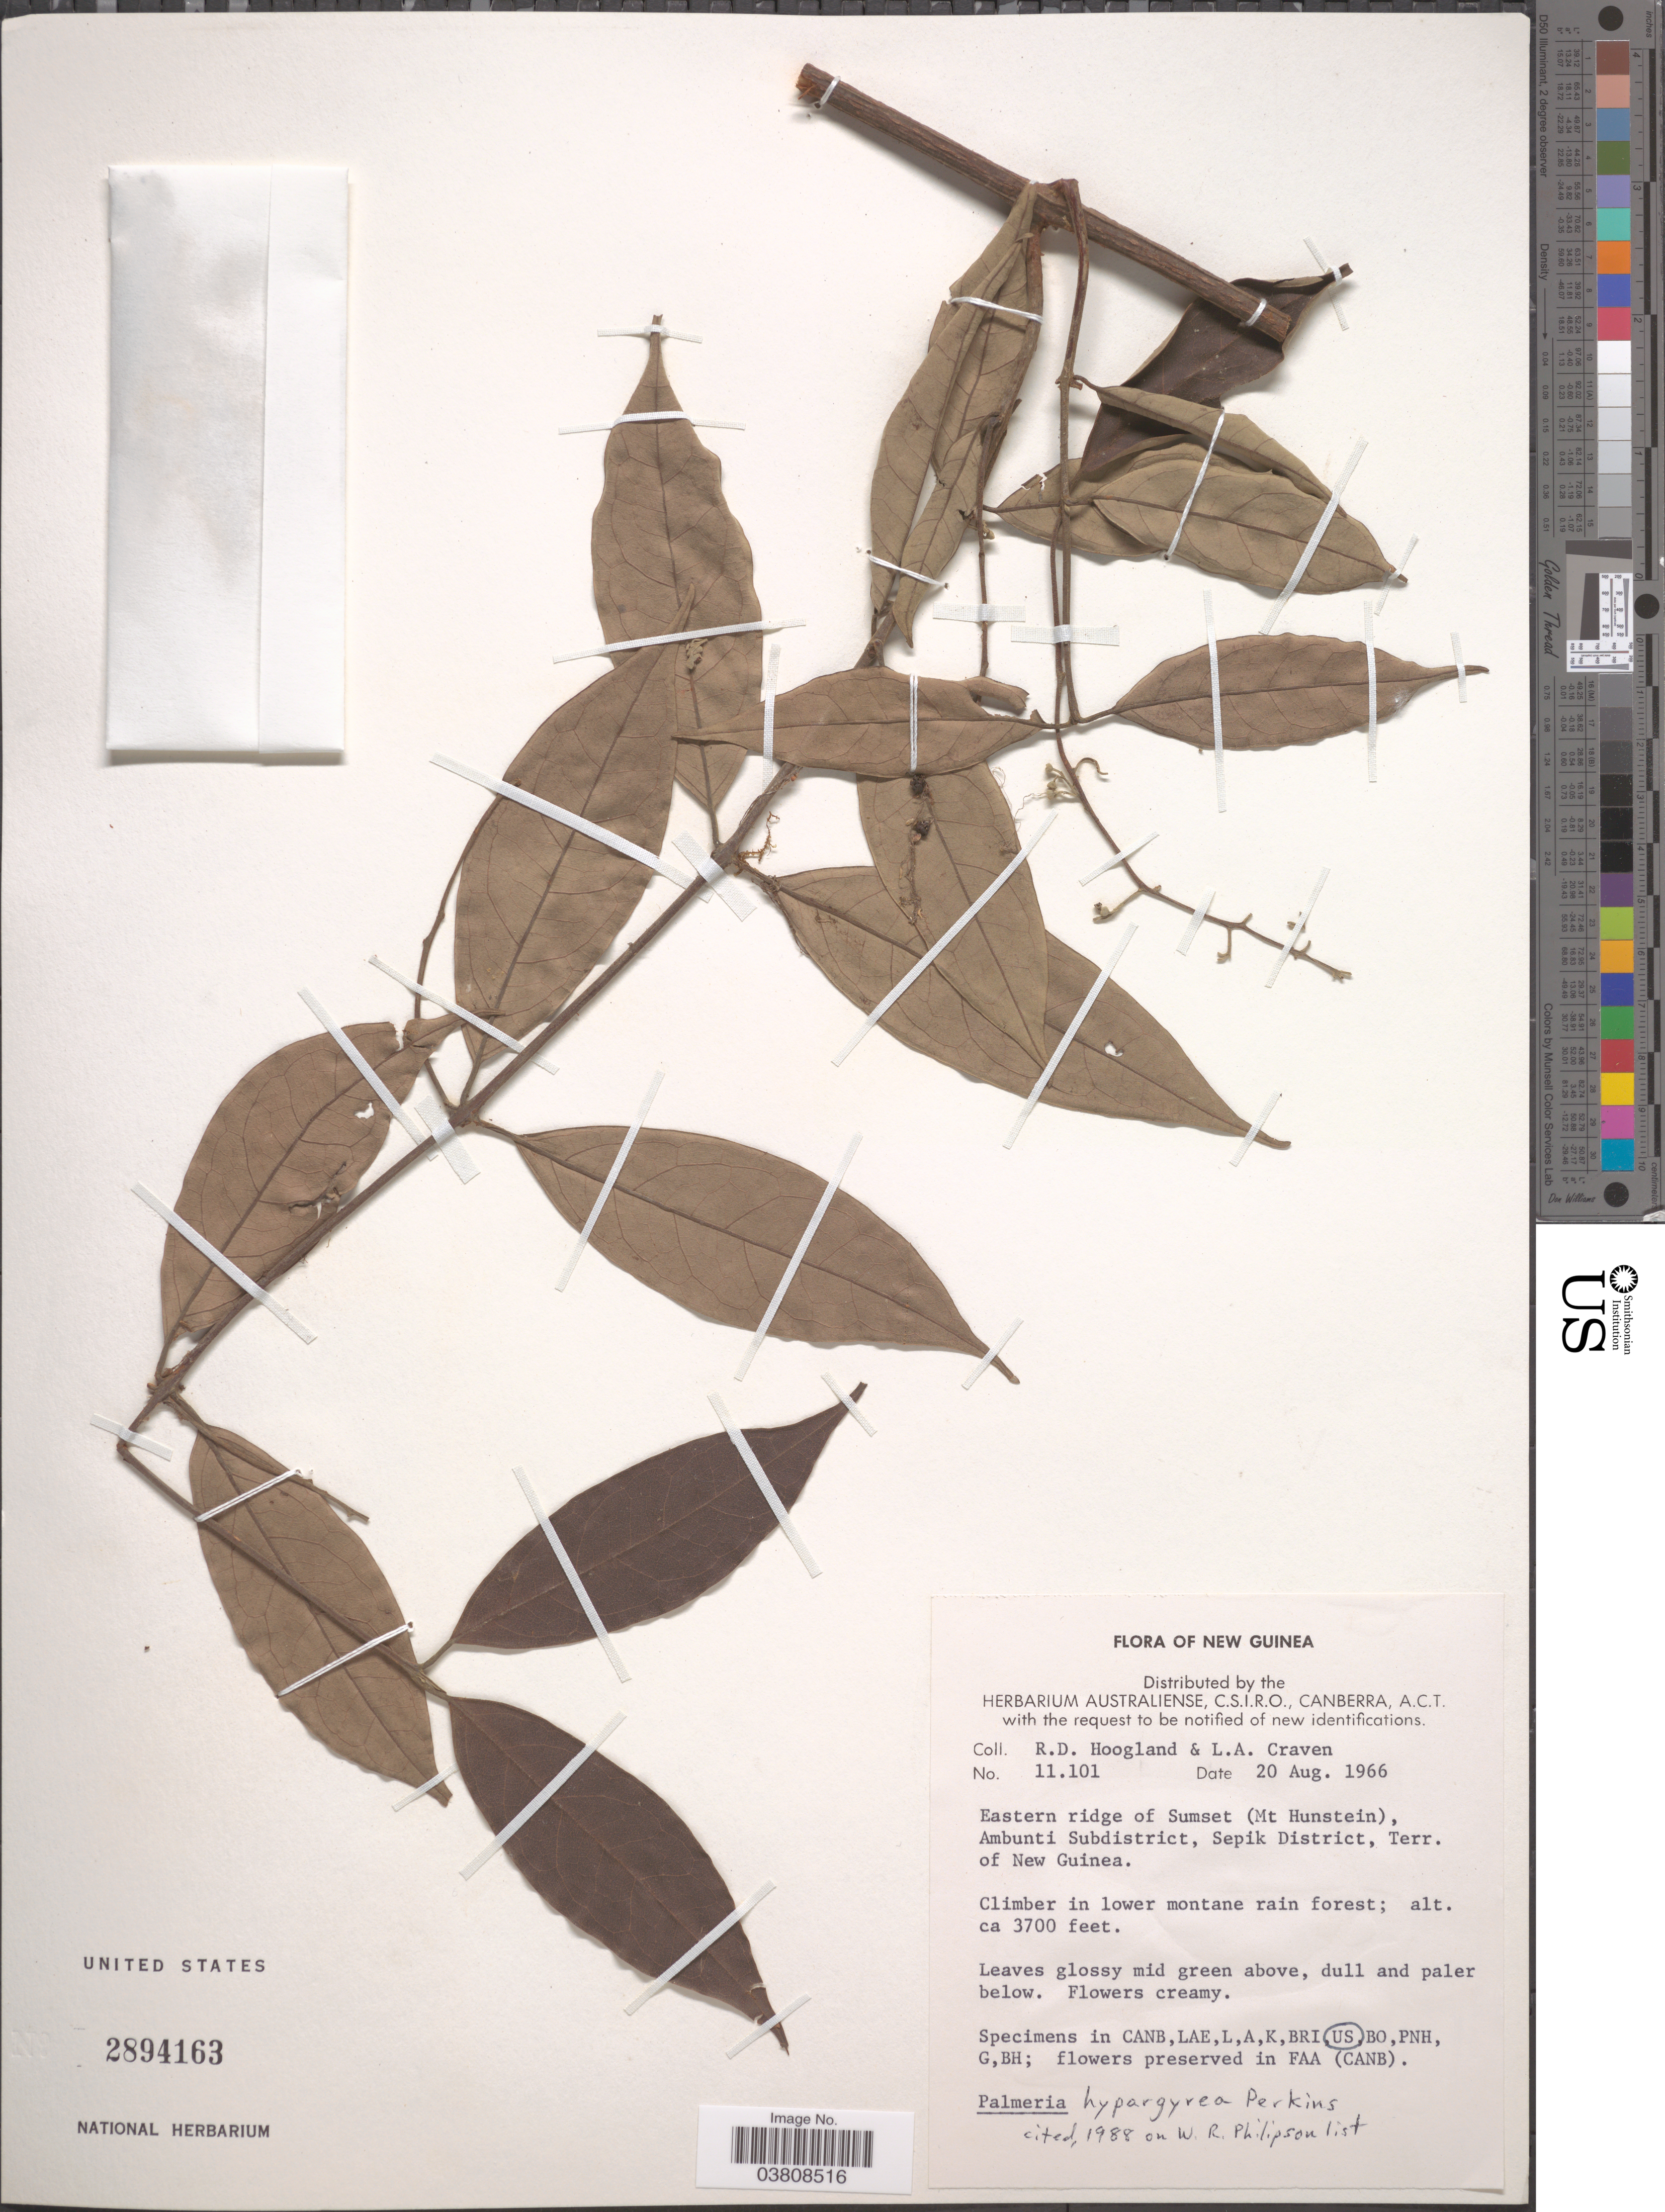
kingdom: Plantae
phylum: Tracheophyta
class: Magnoliopsida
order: Laurales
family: Monimiaceae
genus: Palmeria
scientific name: Palmeria hypargyrea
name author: Perkins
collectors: R. D. Hoogland & L. A. Craven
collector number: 11101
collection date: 1966-08-20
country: Papua New Guinea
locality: New Guinea. Eastern ridge of Sumset (Mt Hunstein), Ambunti Subdistrict, Sepik District, Terr. of New Guinea.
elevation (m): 1128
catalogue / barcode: US 2894163